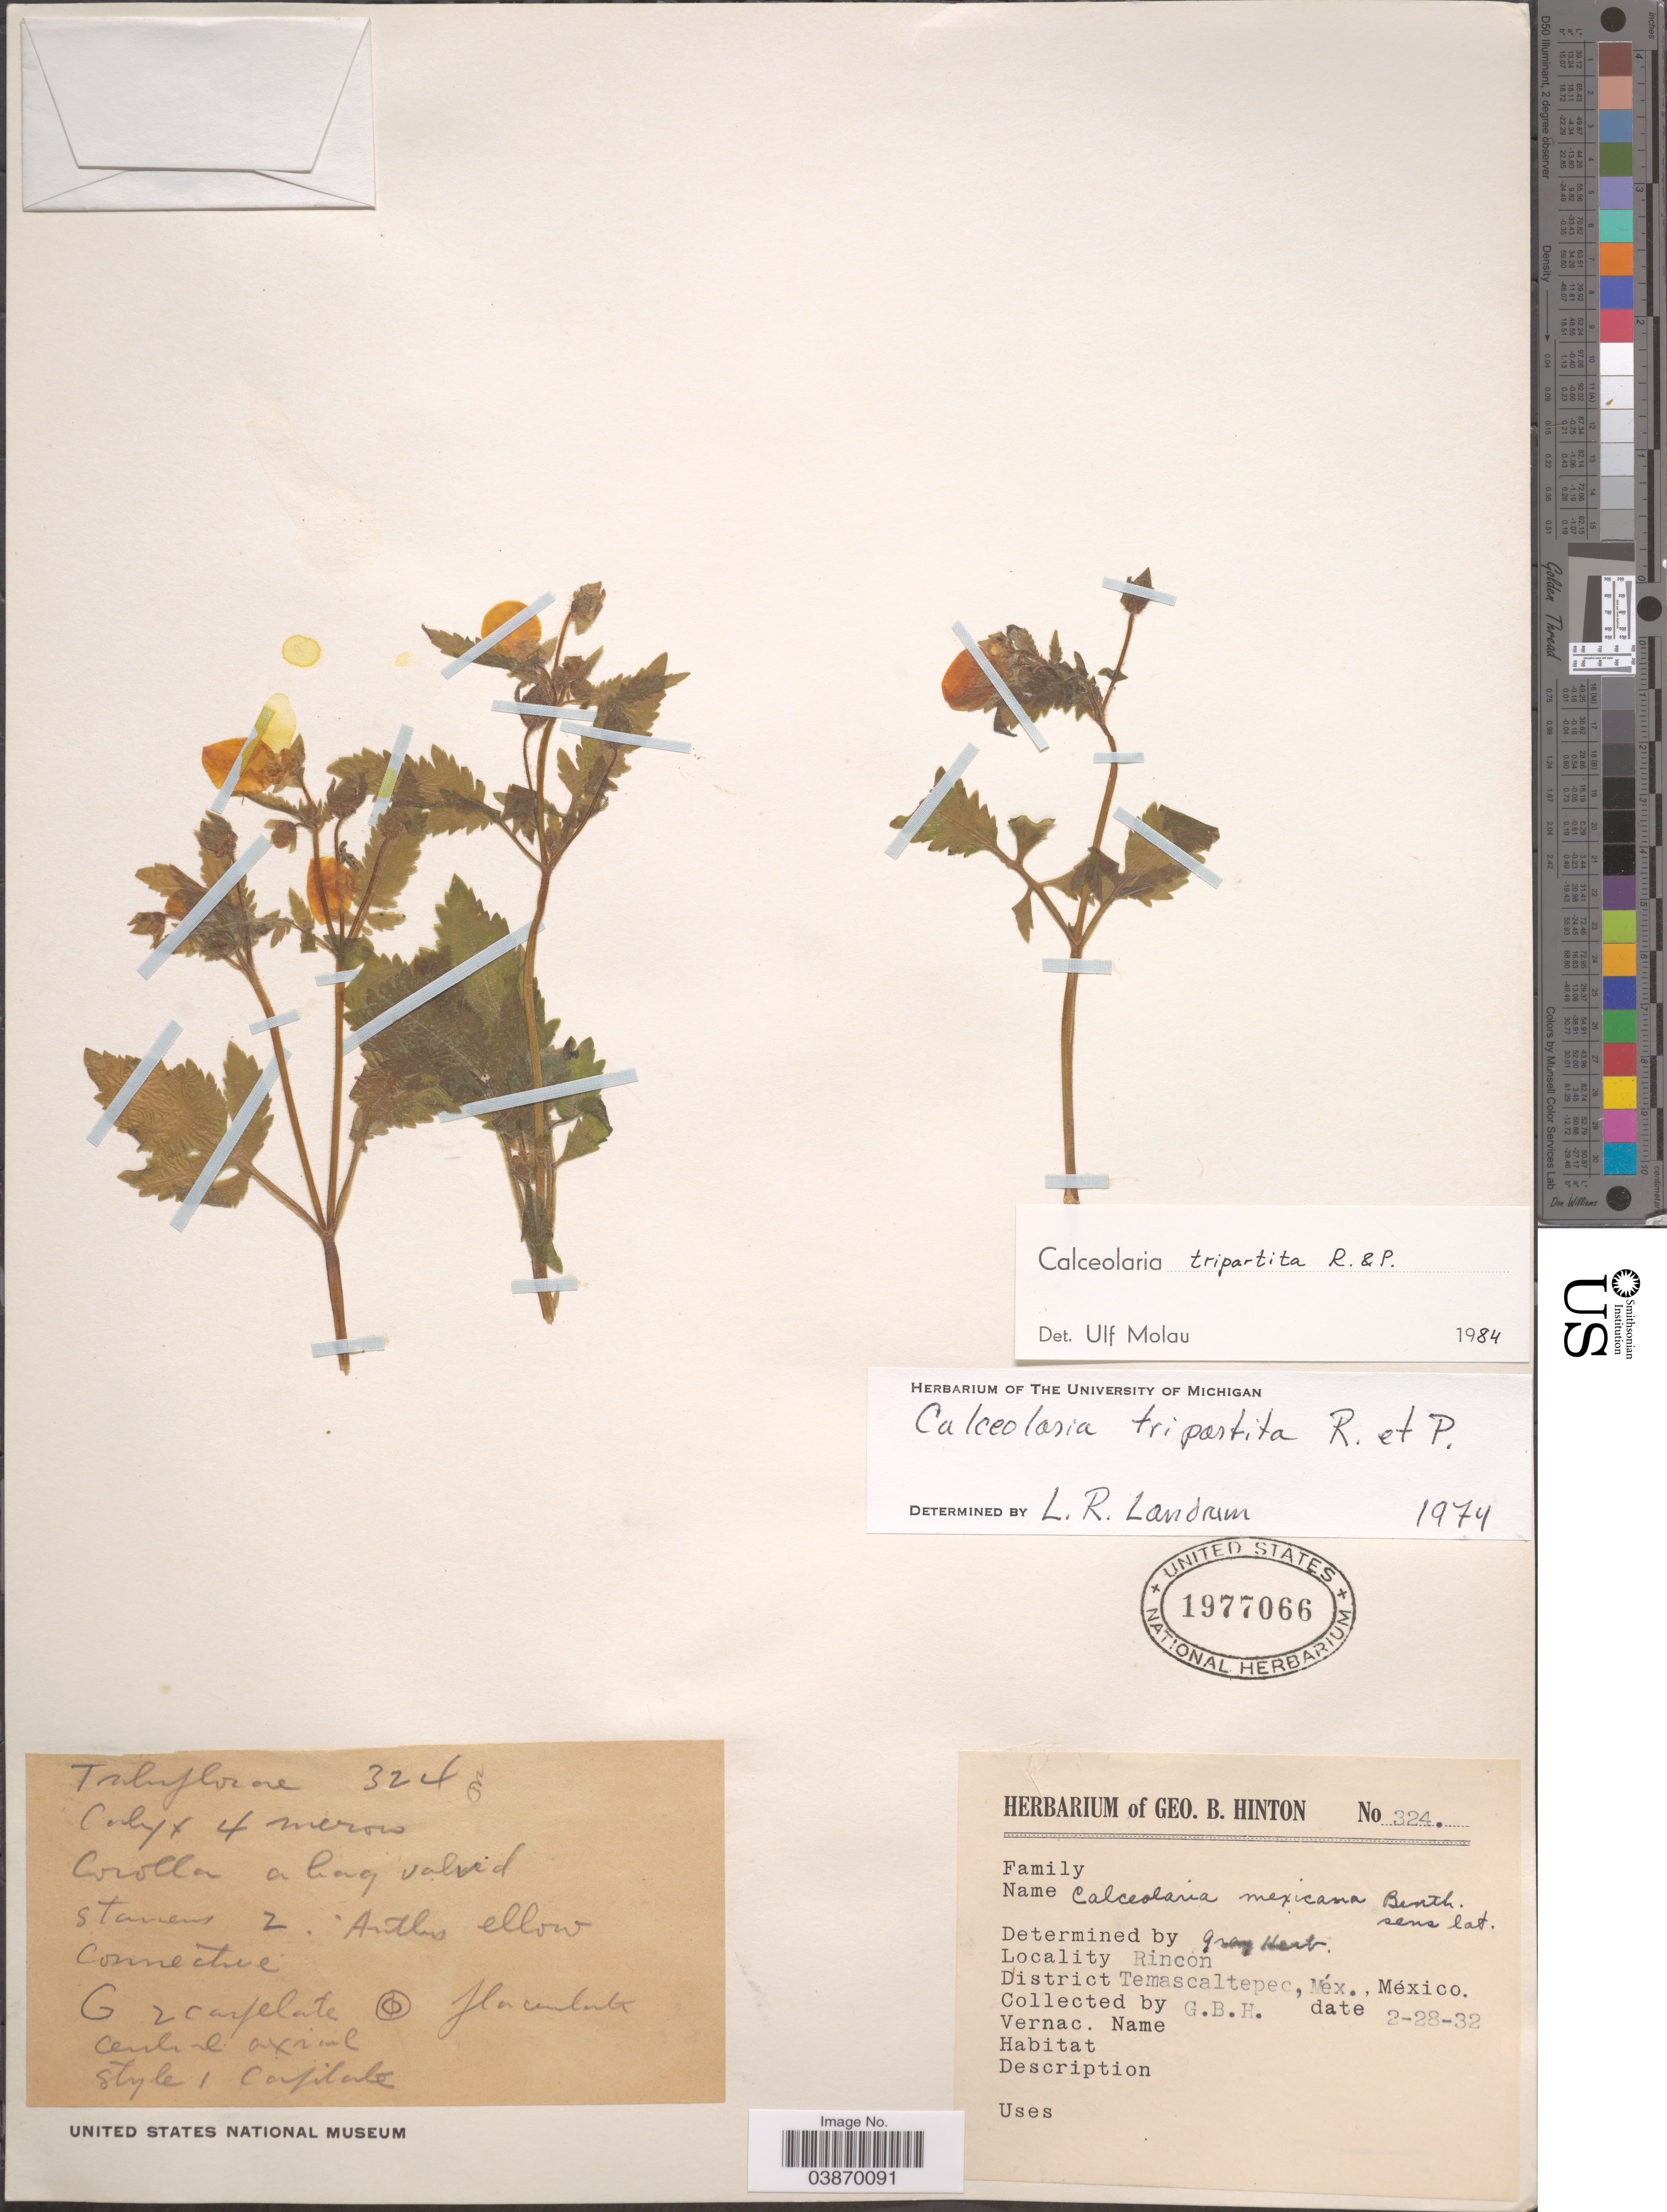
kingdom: Plantae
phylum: Tracheophyta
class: Magnoliopsida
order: Lamiales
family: Calceolariaceae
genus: Calceolaria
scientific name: Calceolaria tripartita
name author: Ruiz & Pav.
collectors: G. B. Hinton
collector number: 324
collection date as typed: Transcribed d/m/y: 28/2/32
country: Mexico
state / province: México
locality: Rincon. District Temascaltepec.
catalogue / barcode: US 1977066